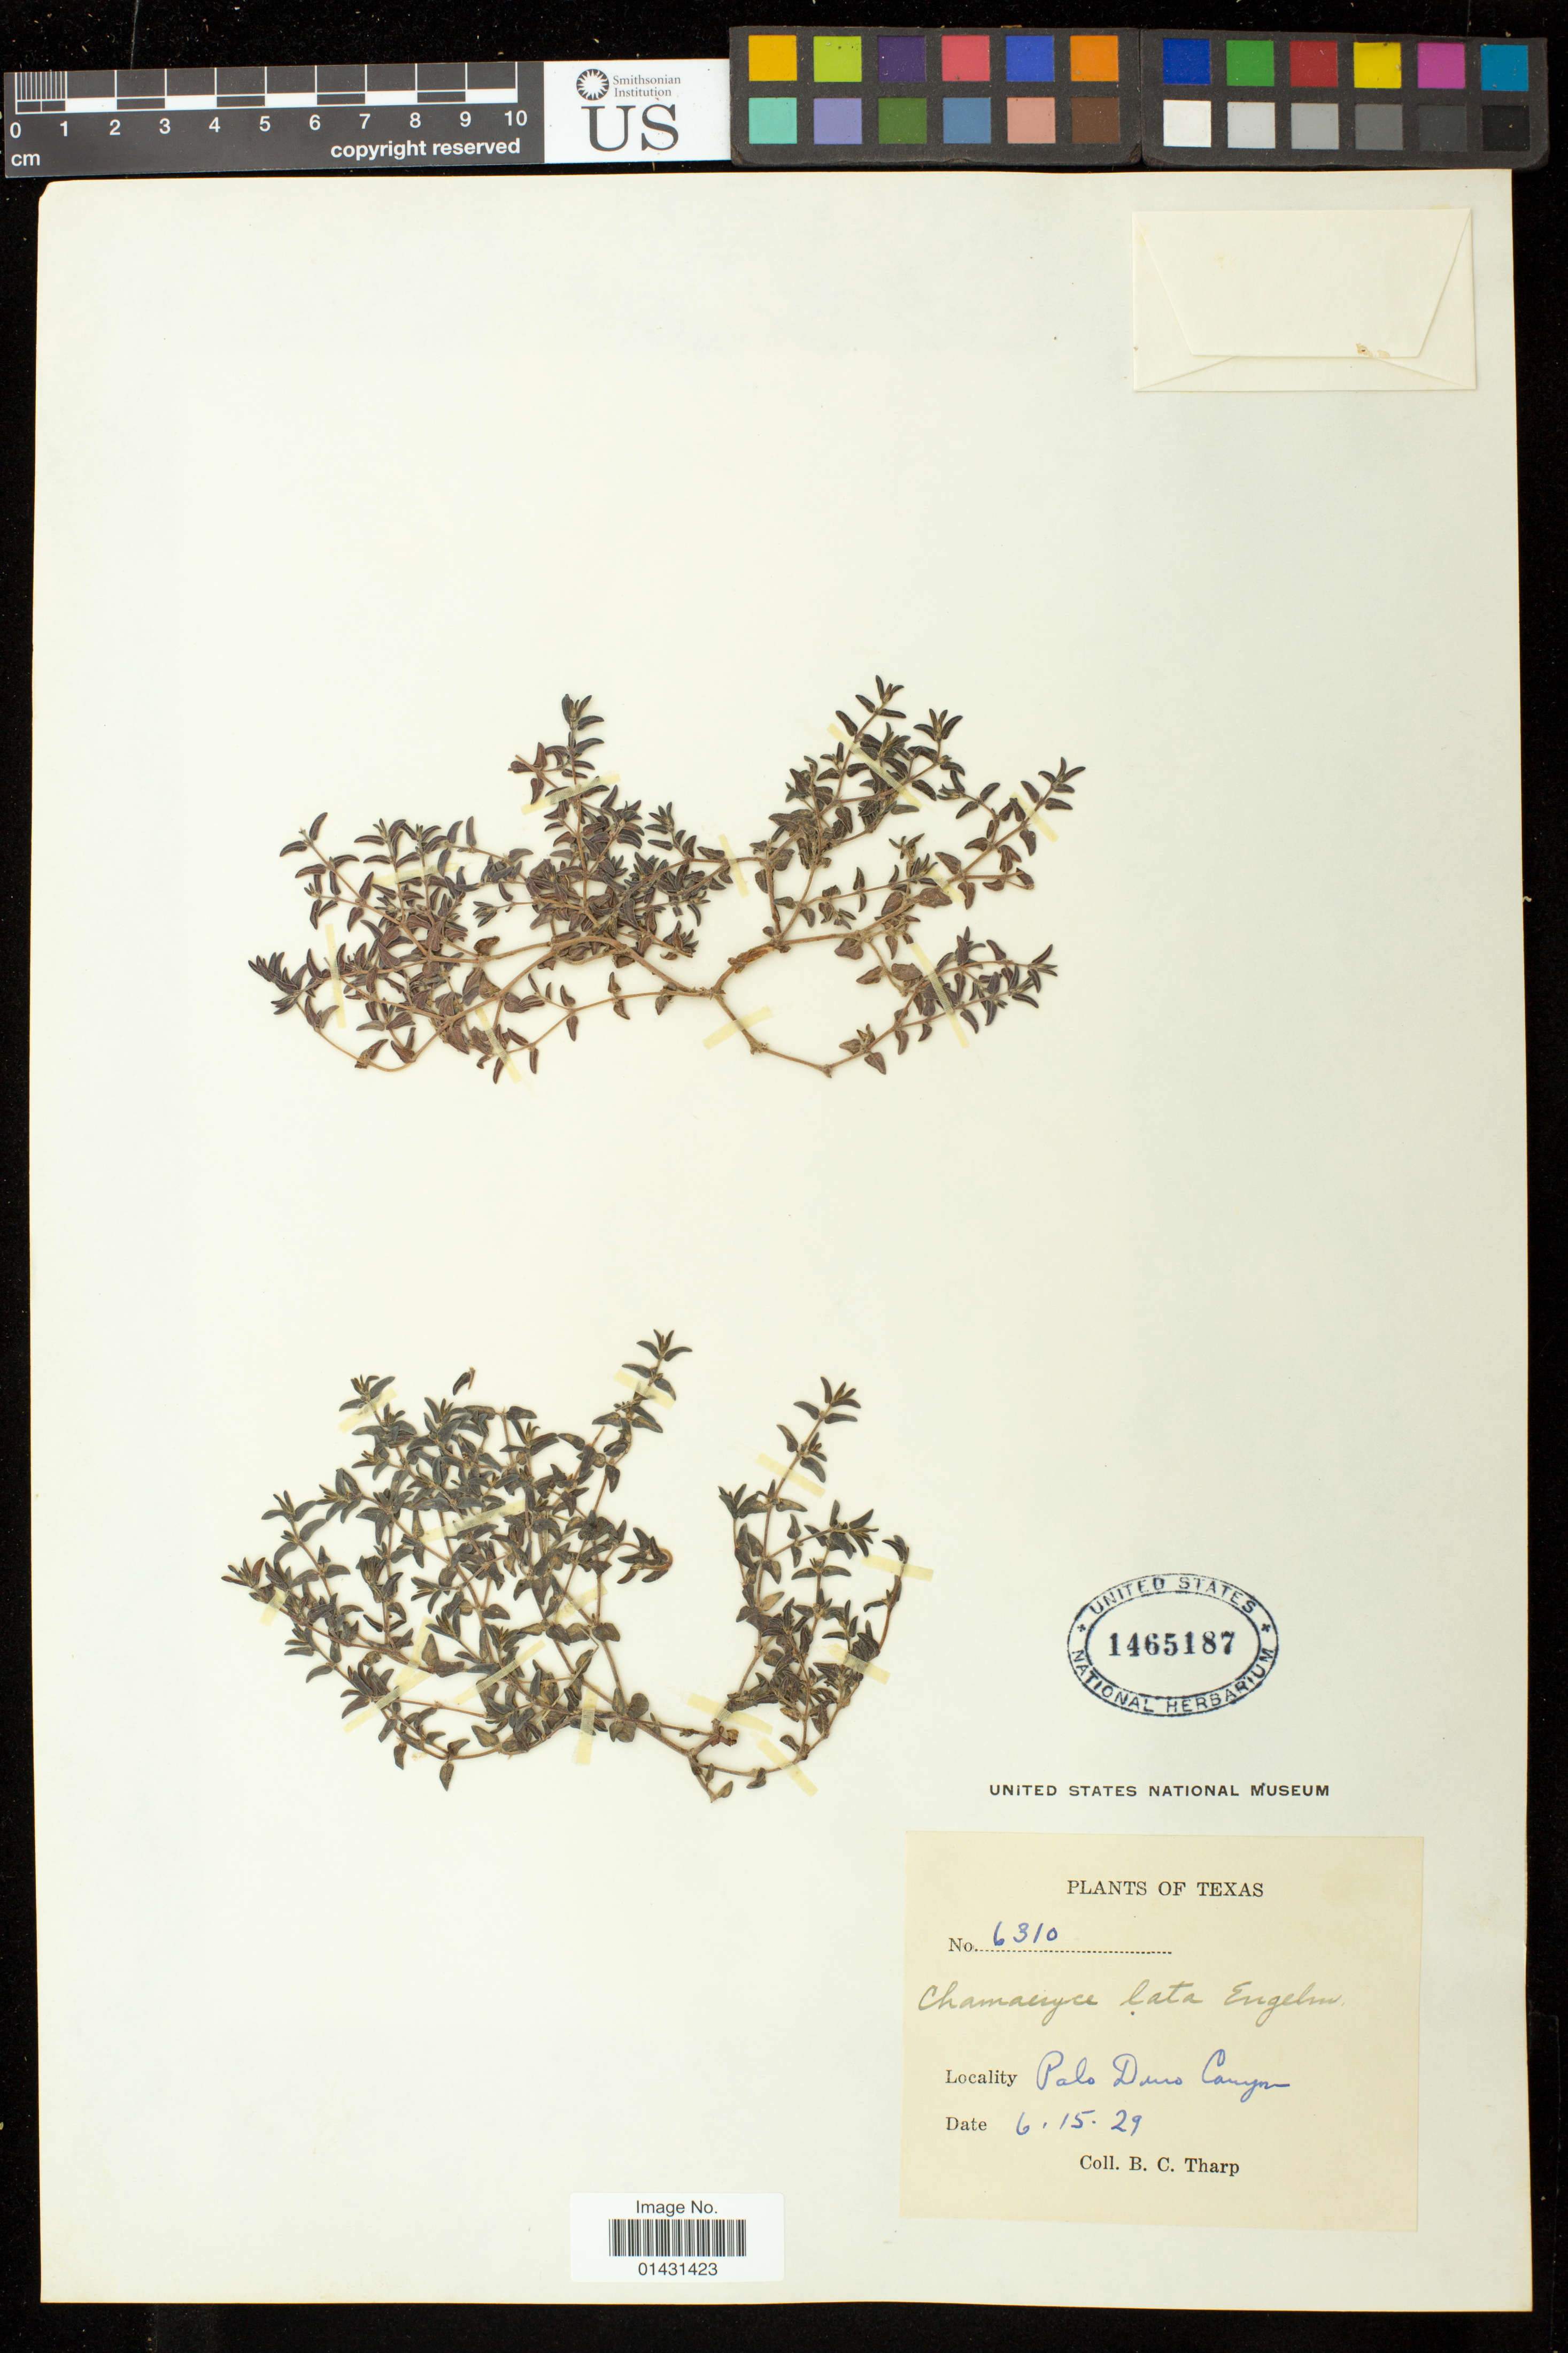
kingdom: Plantae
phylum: Tracheophyta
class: Magnoliopsida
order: Malpighiales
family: Euphorbiaceae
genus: Euphorbia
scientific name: Euphorbia laxa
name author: Drake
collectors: B. C. Tharp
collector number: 6310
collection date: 1929-06-15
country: United States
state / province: Texas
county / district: Briscoe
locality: Palo Duro Canyon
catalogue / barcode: US 1465187